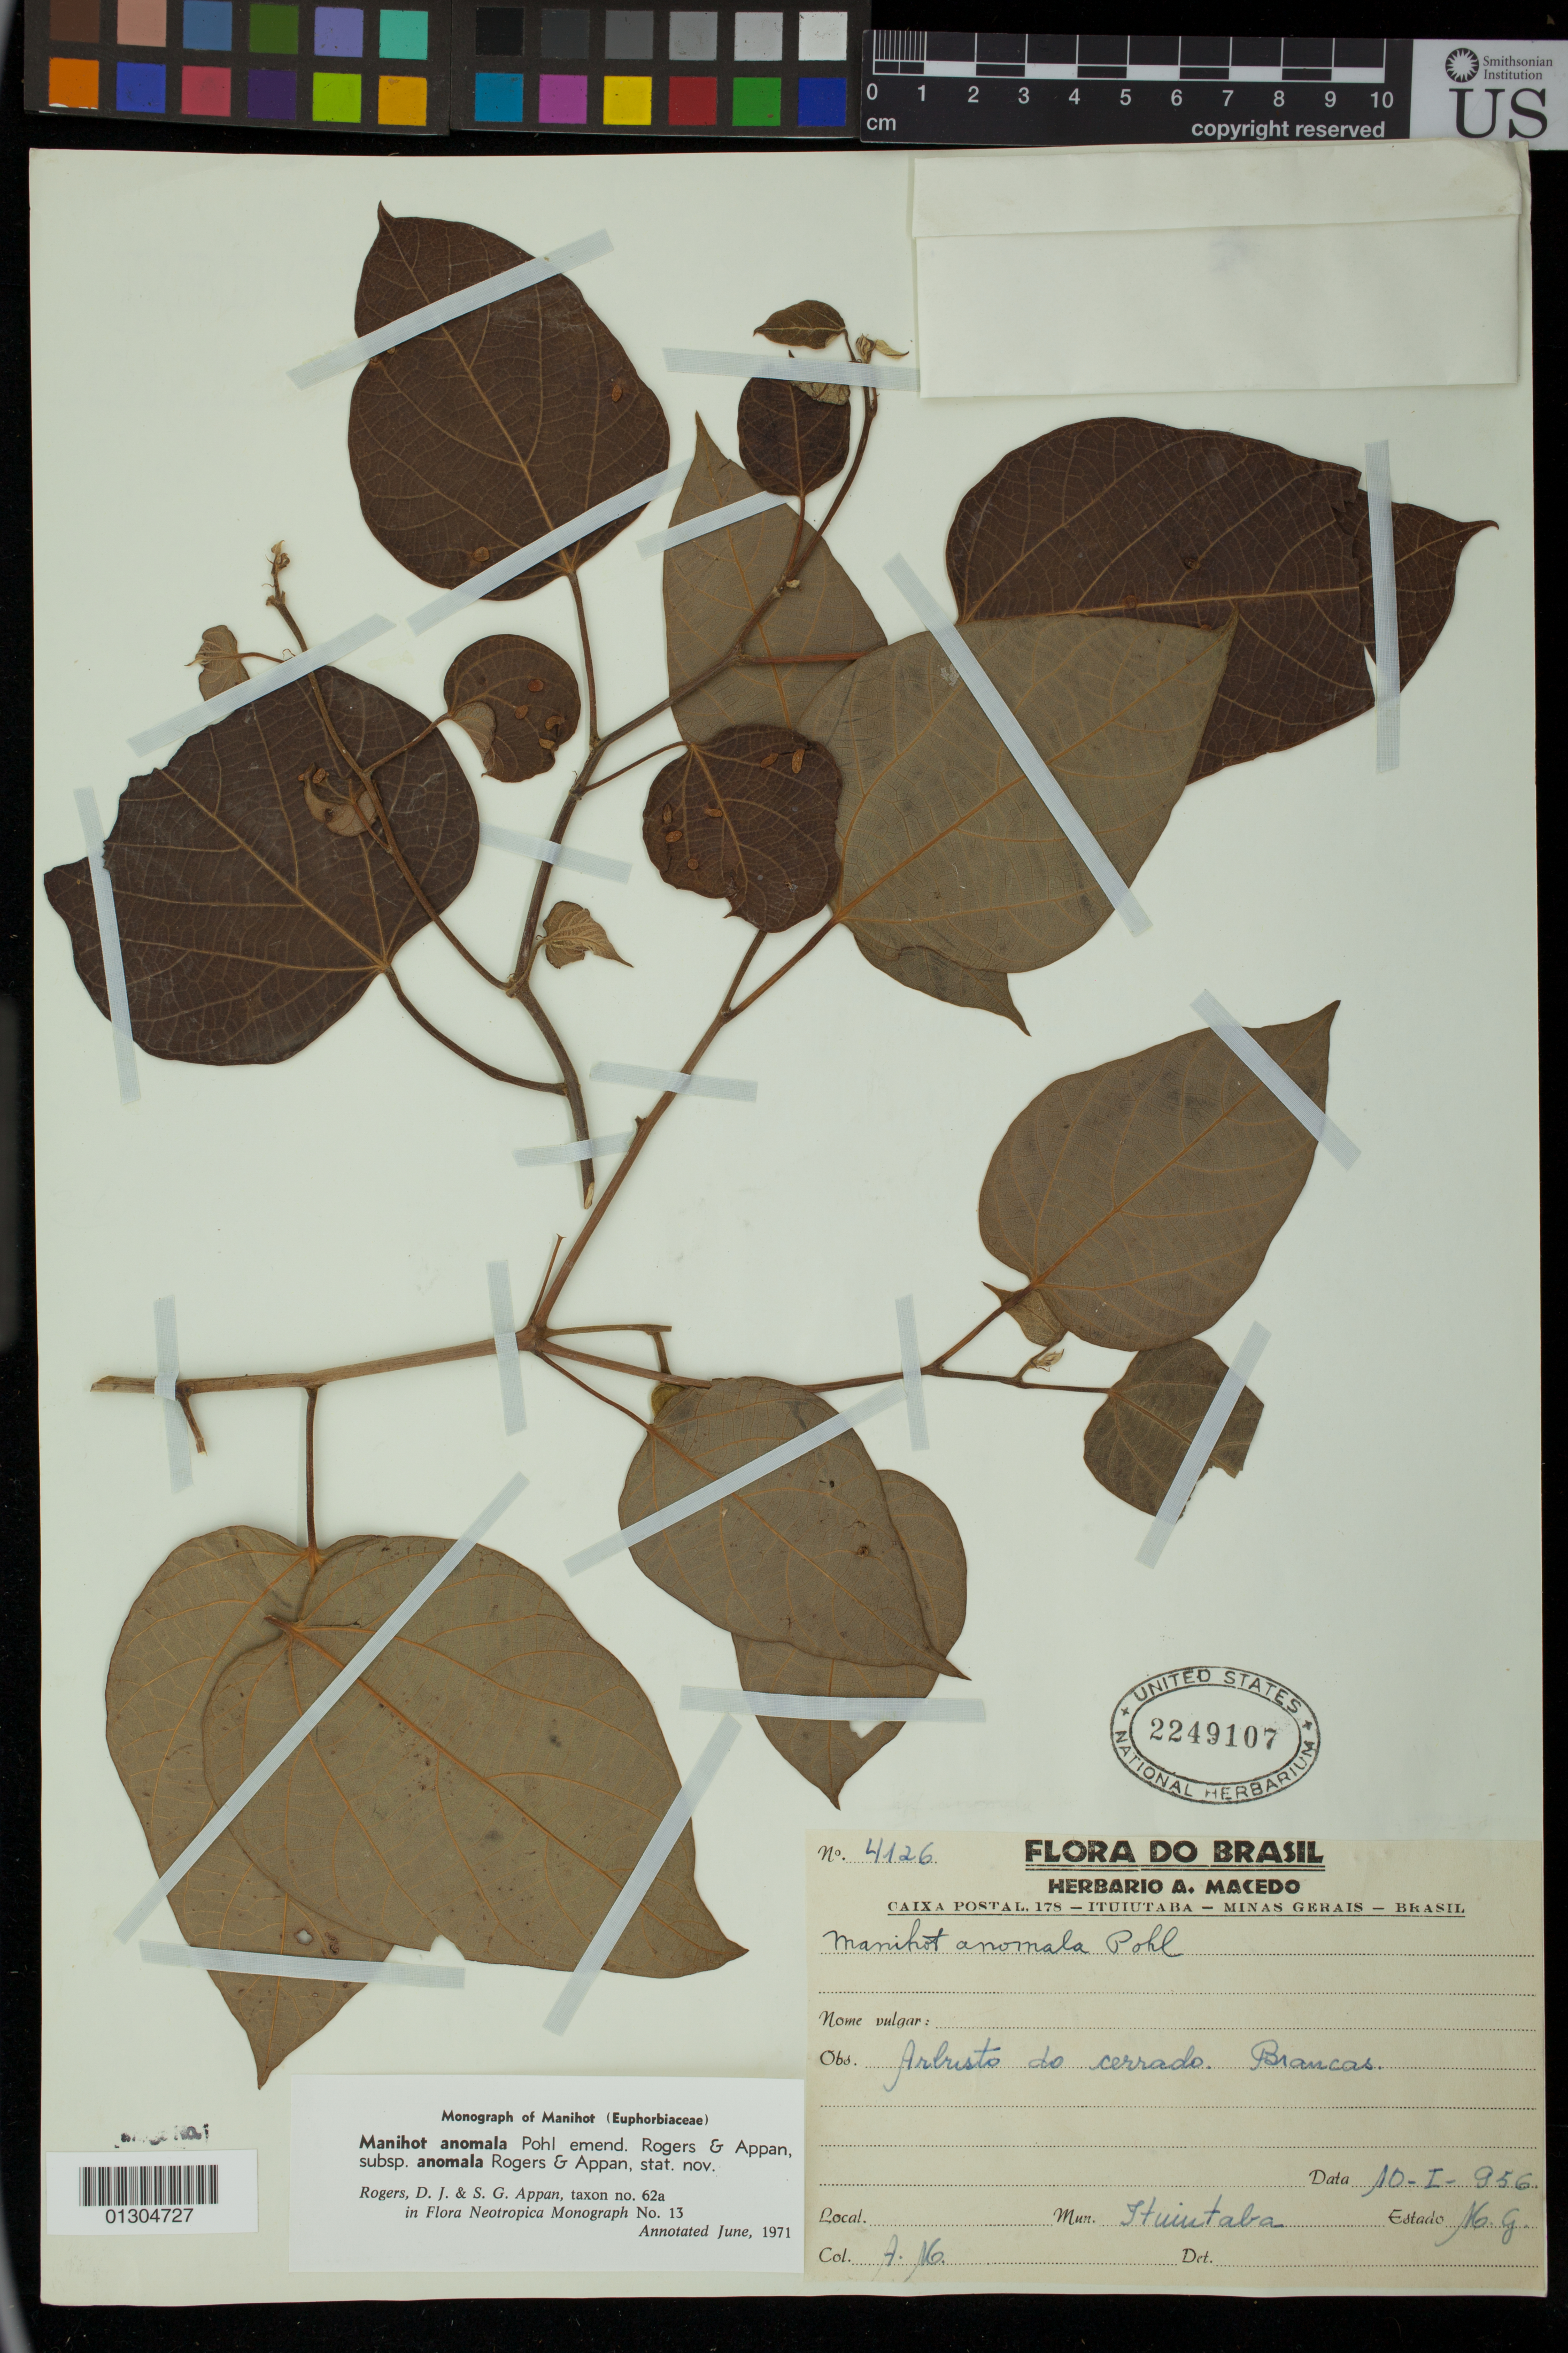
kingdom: Plantae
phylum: Tracheophyta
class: Magnoliopsida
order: Malpighiales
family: Euphorbiaceae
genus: Manihot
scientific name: Manihot anomala subsp. anomala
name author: Pohl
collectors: A. Macedo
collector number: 4126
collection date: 1956-01-10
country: Brazil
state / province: Minas Gerais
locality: Ituiutaba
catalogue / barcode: US 2249107